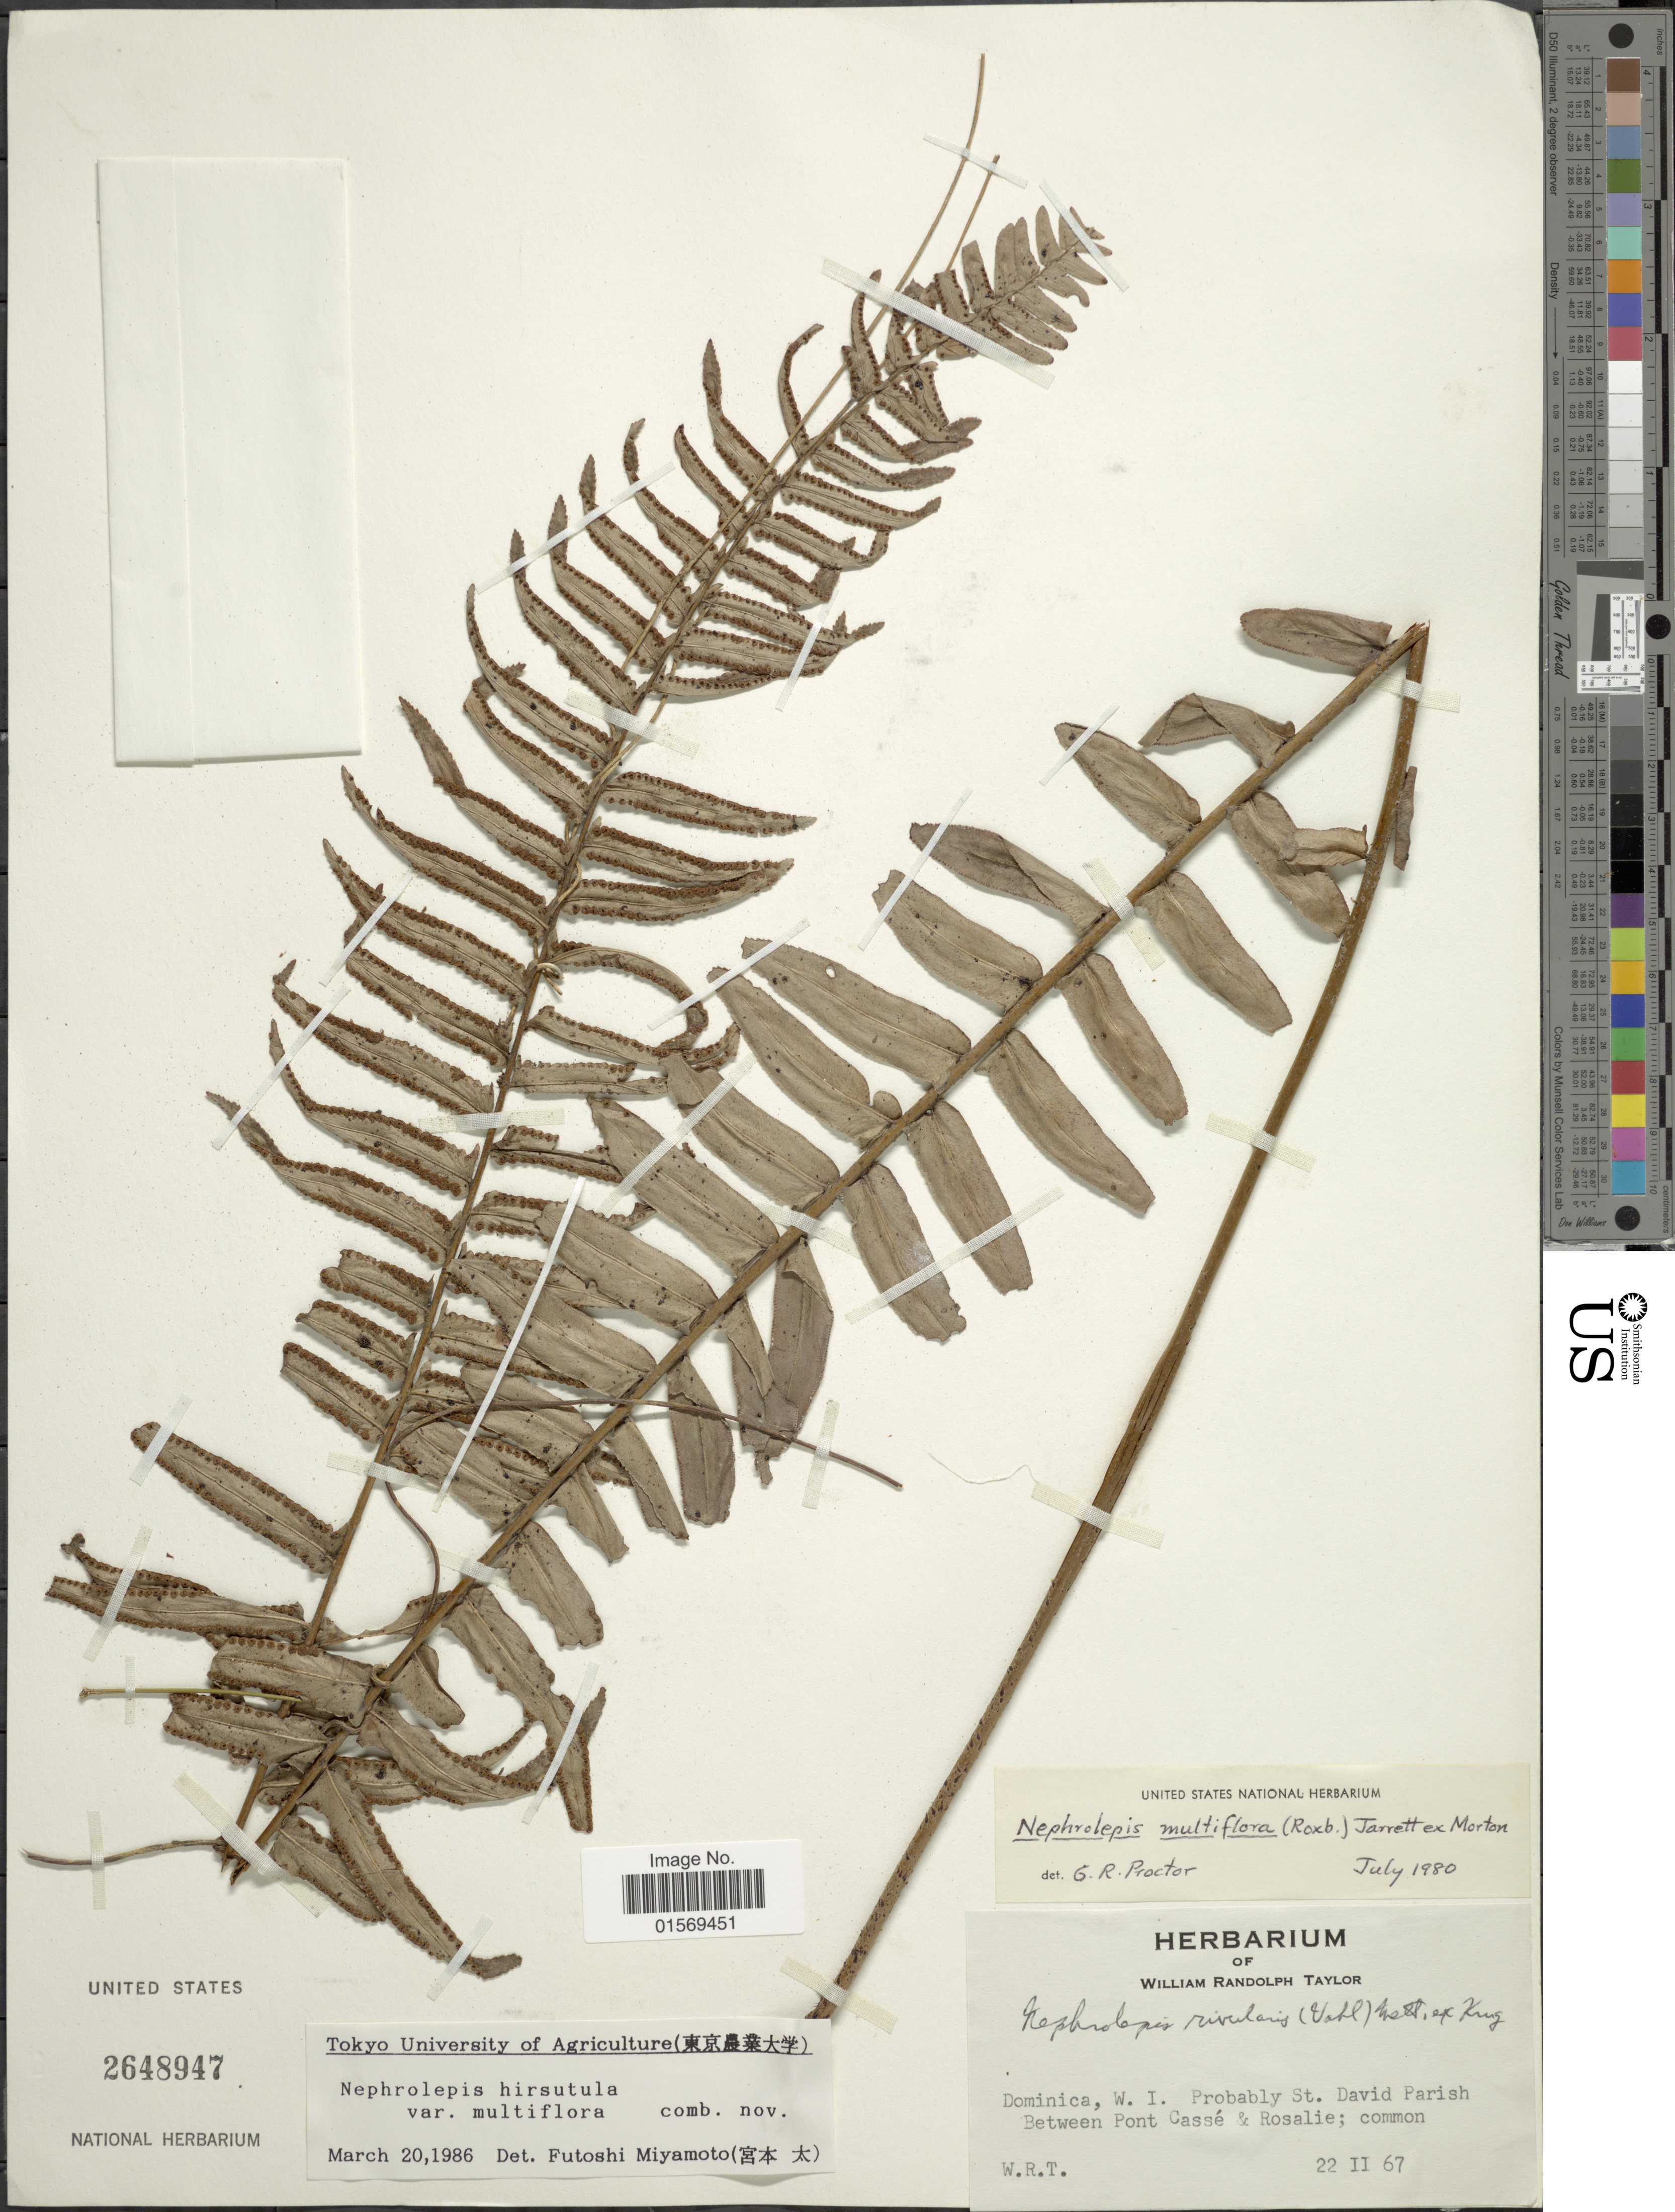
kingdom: Plantae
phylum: Tracheophyta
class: Polypodiopsida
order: Polypodiales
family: Nephrolepidaceae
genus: Nephrolepis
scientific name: Nephrolepis multiflora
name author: (Roxb.) F.M. Jarrett ex C.V. Morton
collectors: W. R. Taylor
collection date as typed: Transcribed d/m/y: 22/2/67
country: Dominica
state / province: St. David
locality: Dominica, W. I. Probably St. David Parish, Between Pont Casse & Rosalie.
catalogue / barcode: US 2648947